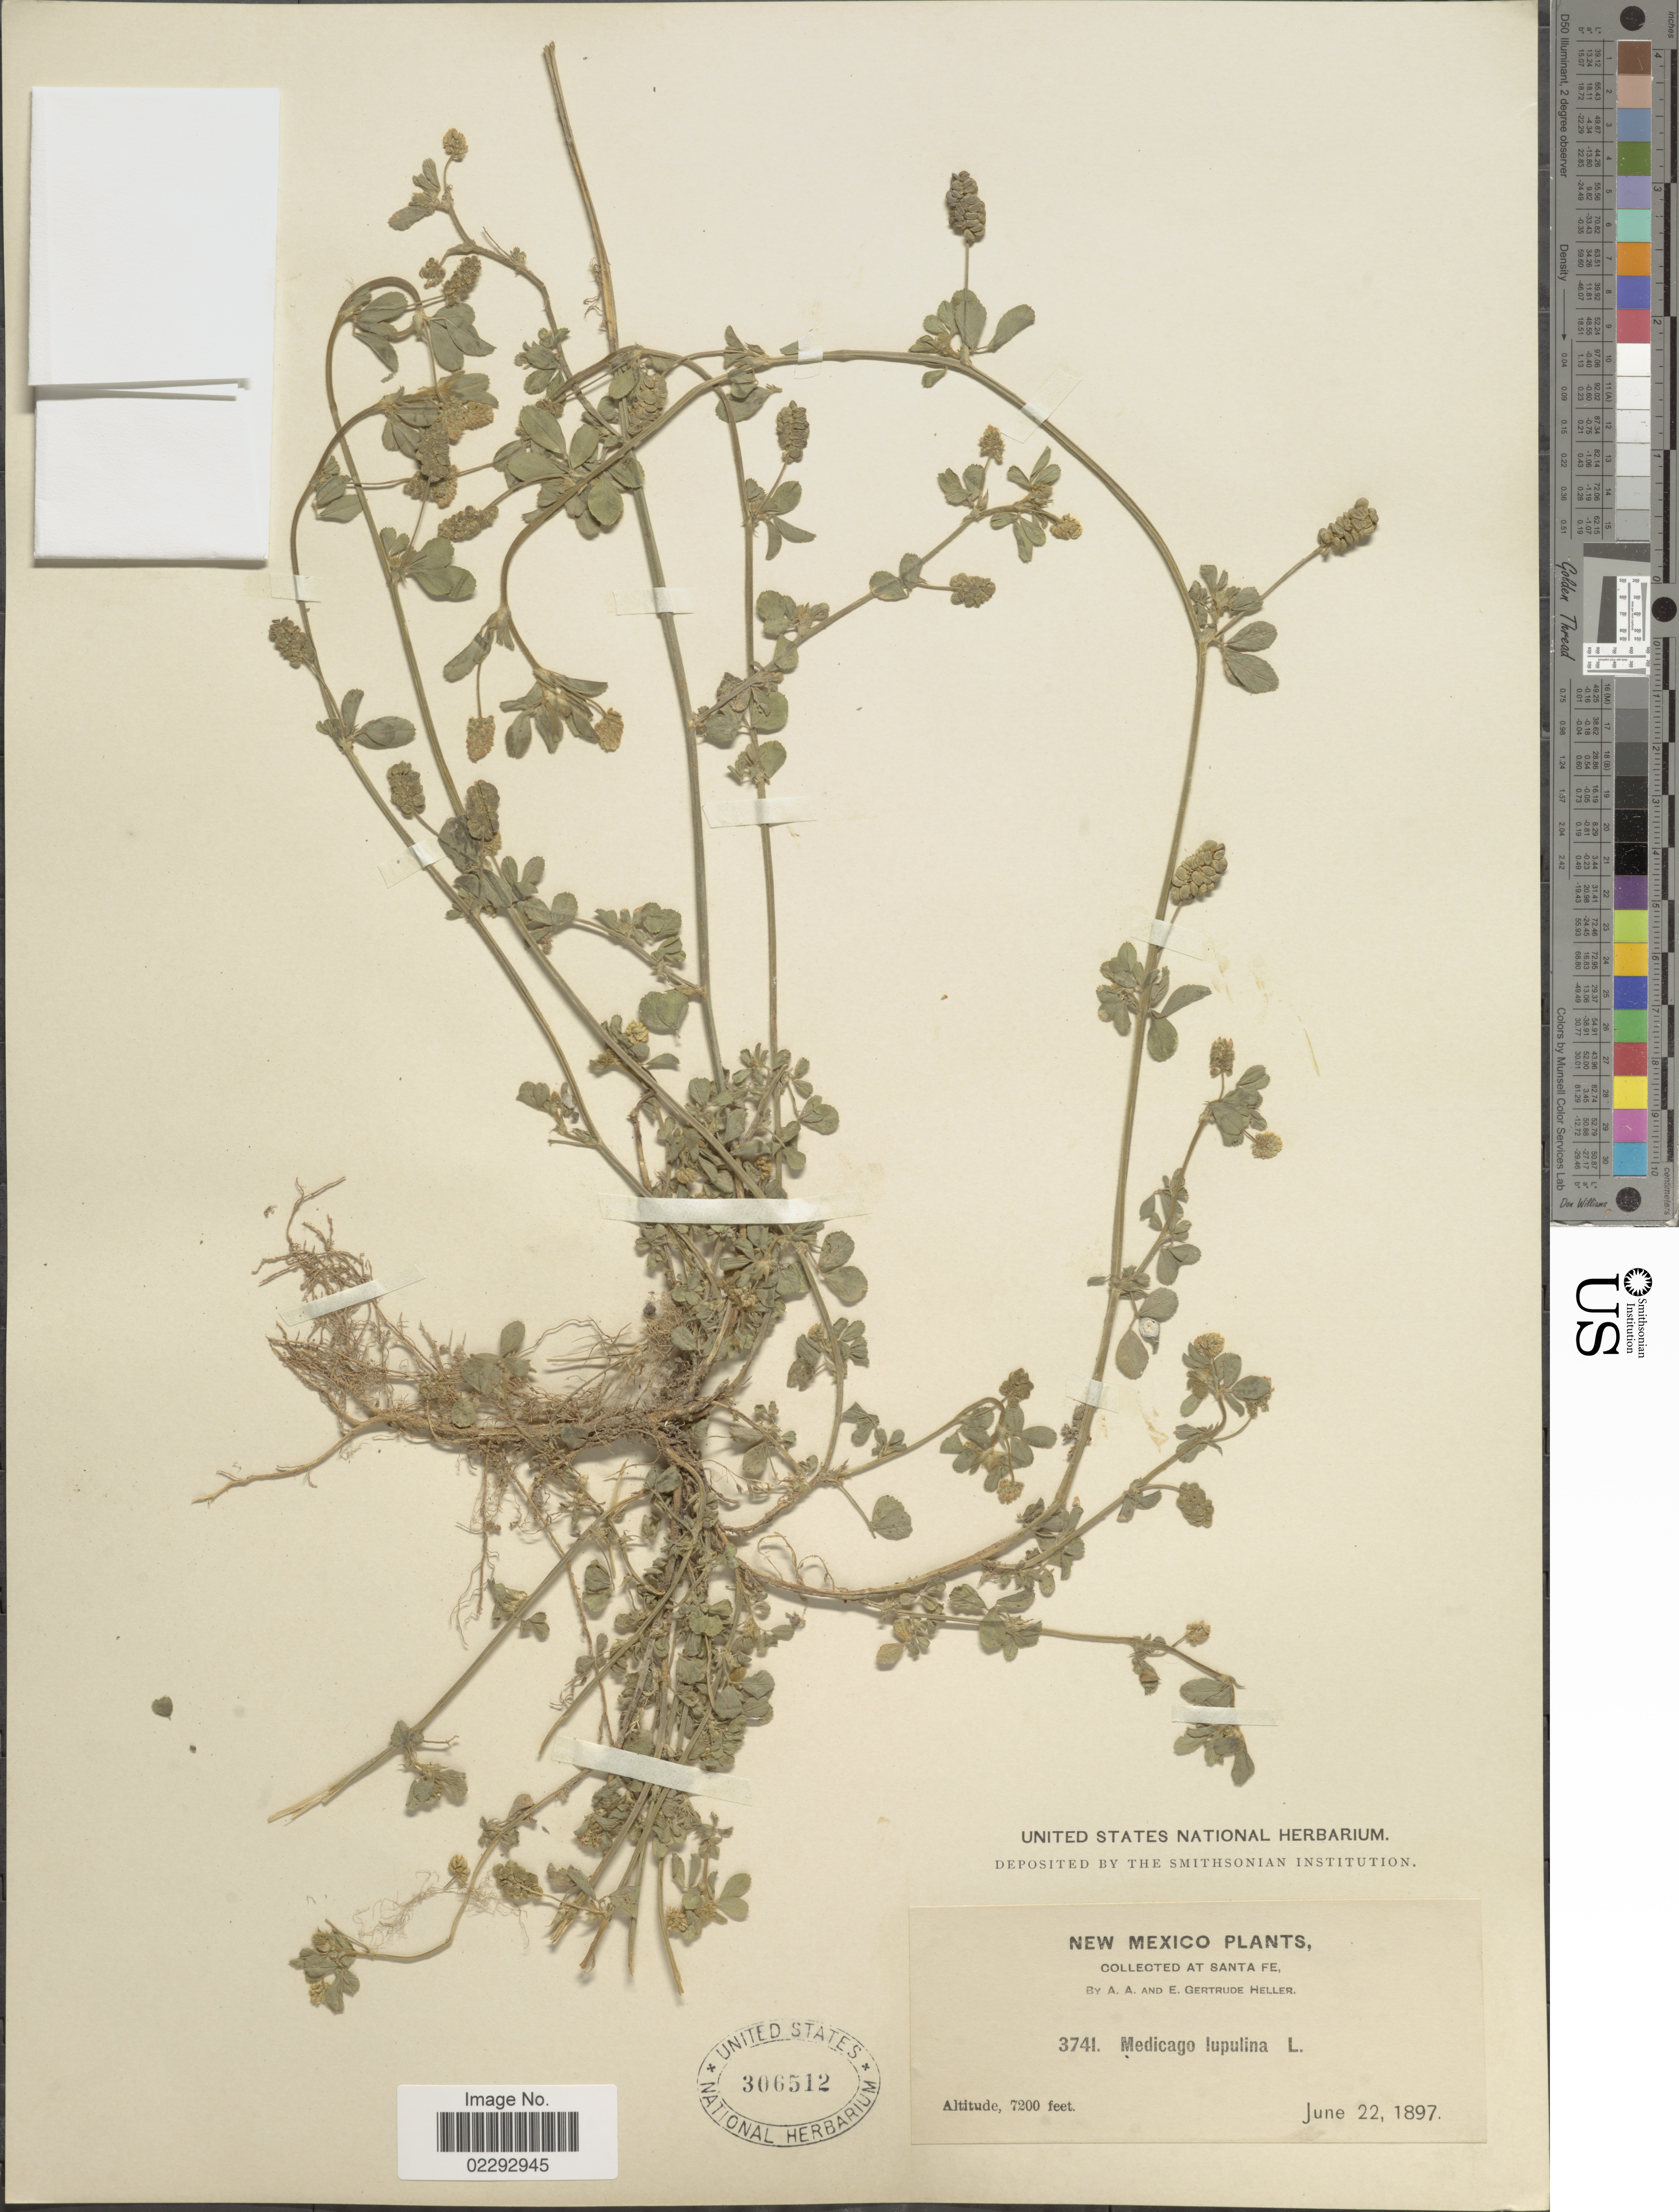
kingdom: Plantae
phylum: Tracheophyta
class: Magnoliopsida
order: Fabales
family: Fabaceae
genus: Medicago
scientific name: Medicago lupulina var. lupulina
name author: L.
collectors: A. A. Heller & E. G. Heller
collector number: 3741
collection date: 1897-06-22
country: United States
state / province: New Mexico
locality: New Mexico, At Santa Fe.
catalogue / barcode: US 306512